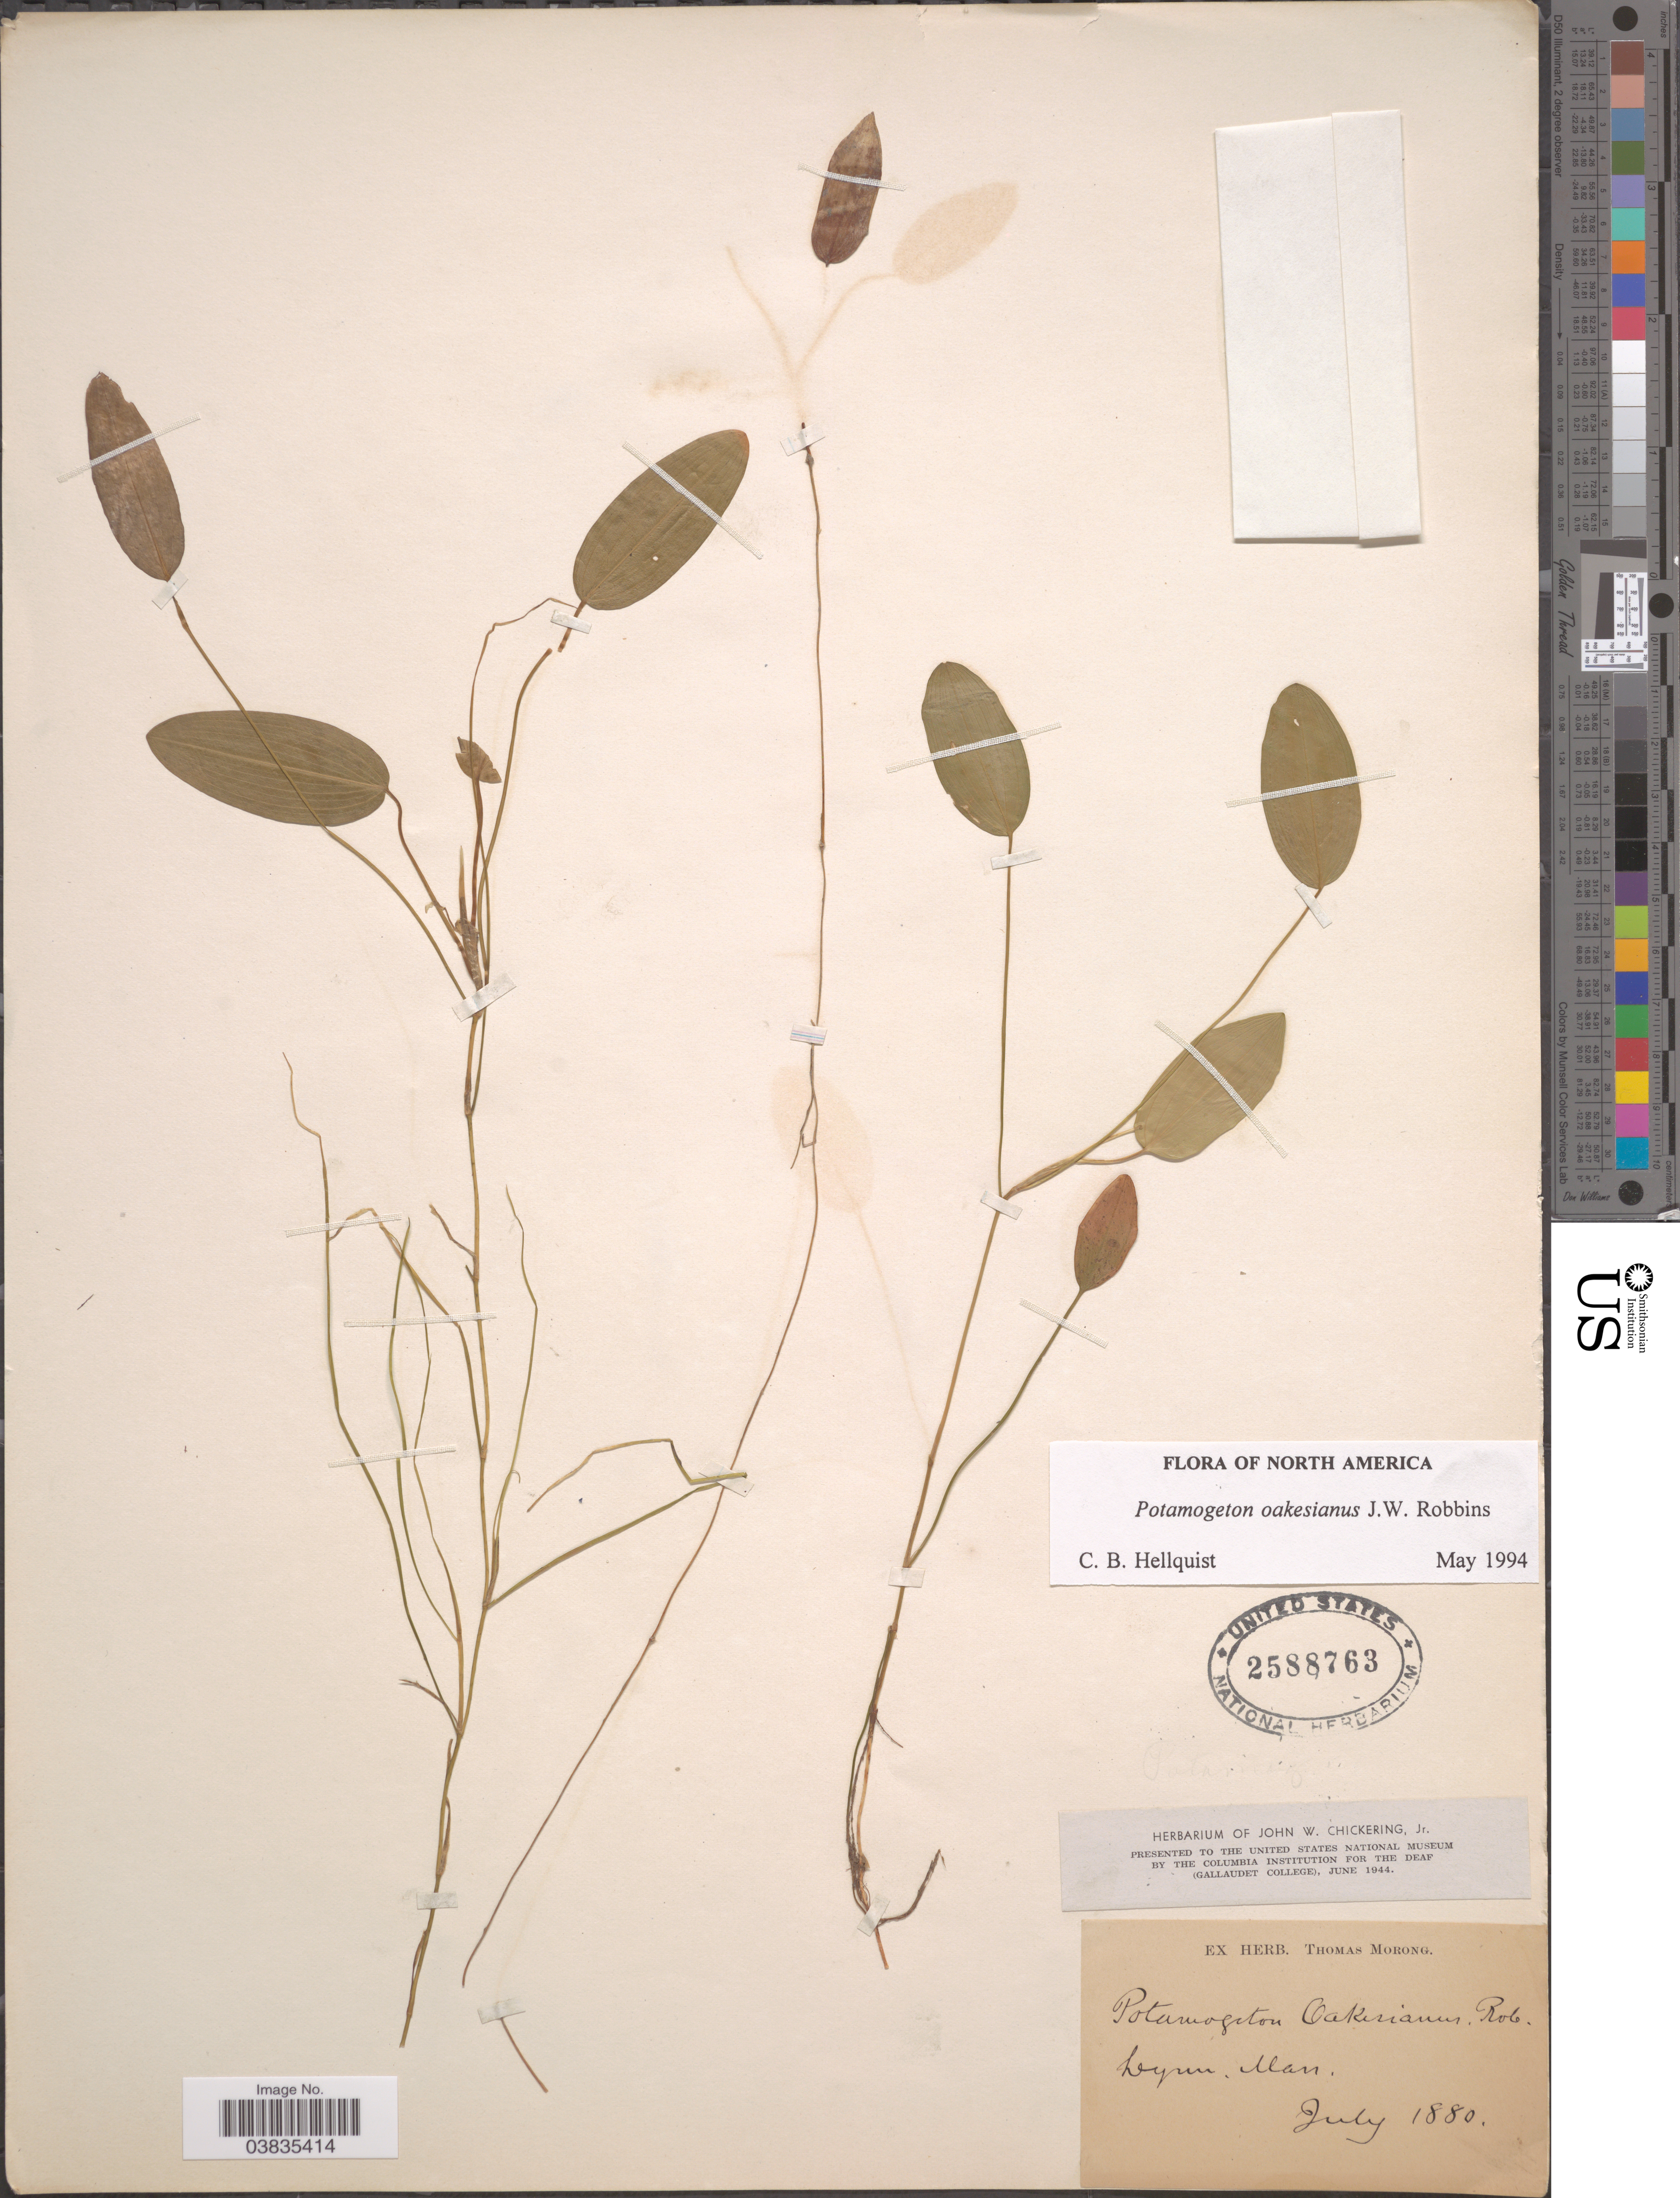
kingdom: Plantae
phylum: Tracheophyta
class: Liliopsida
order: Alismatales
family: Potamogetonaceae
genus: Potamogeton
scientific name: Potamogeton oakesianus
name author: J.W. Robbins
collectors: ex Herb. T. Morong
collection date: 1880-07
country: United States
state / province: Massachusetts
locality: Lynn.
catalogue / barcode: US 2588763